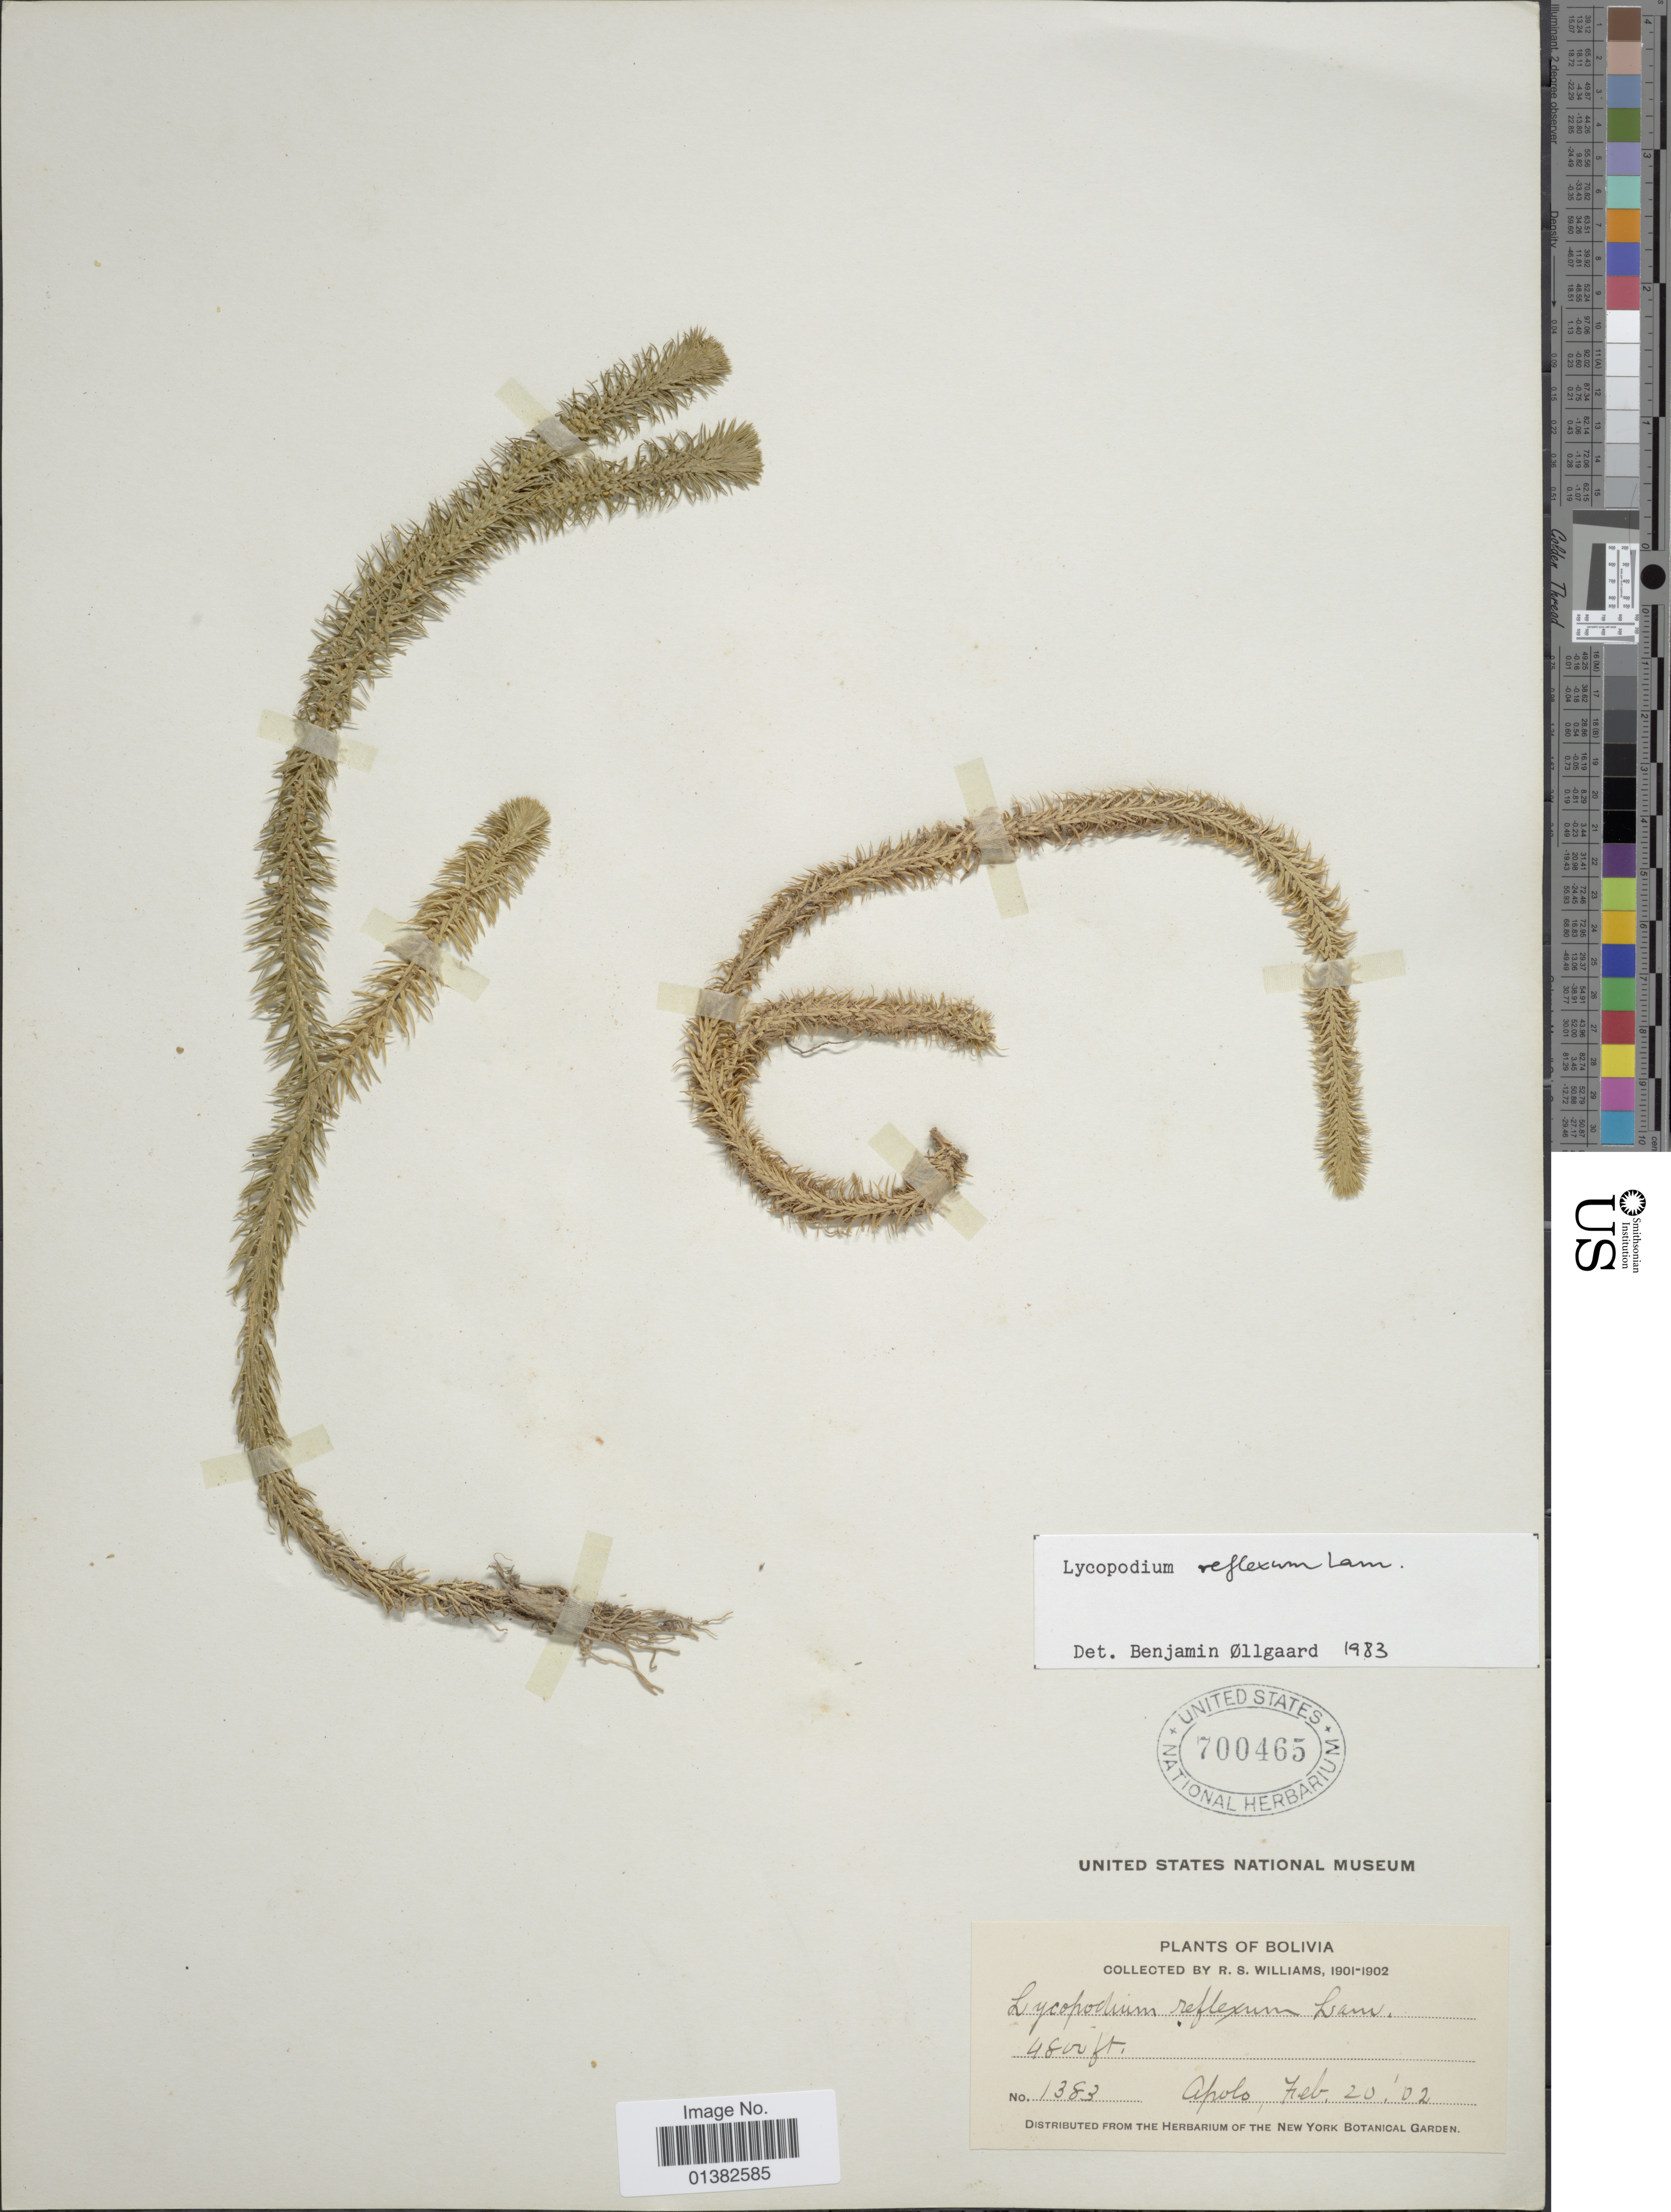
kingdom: Plantae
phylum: Tracheophyta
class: Lycopodiopsida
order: Lycopodiales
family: Lycopodiaceae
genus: Phlegmariurus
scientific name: Phlegmariurus reflexus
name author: (Lam.) B. Øllg.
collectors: R. S. Williams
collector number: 1383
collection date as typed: Feb. 20, 1902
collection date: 1902-02-20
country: Bolivia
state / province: La Paz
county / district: Franz Tamayo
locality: Apolo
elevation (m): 1463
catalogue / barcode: US 700465